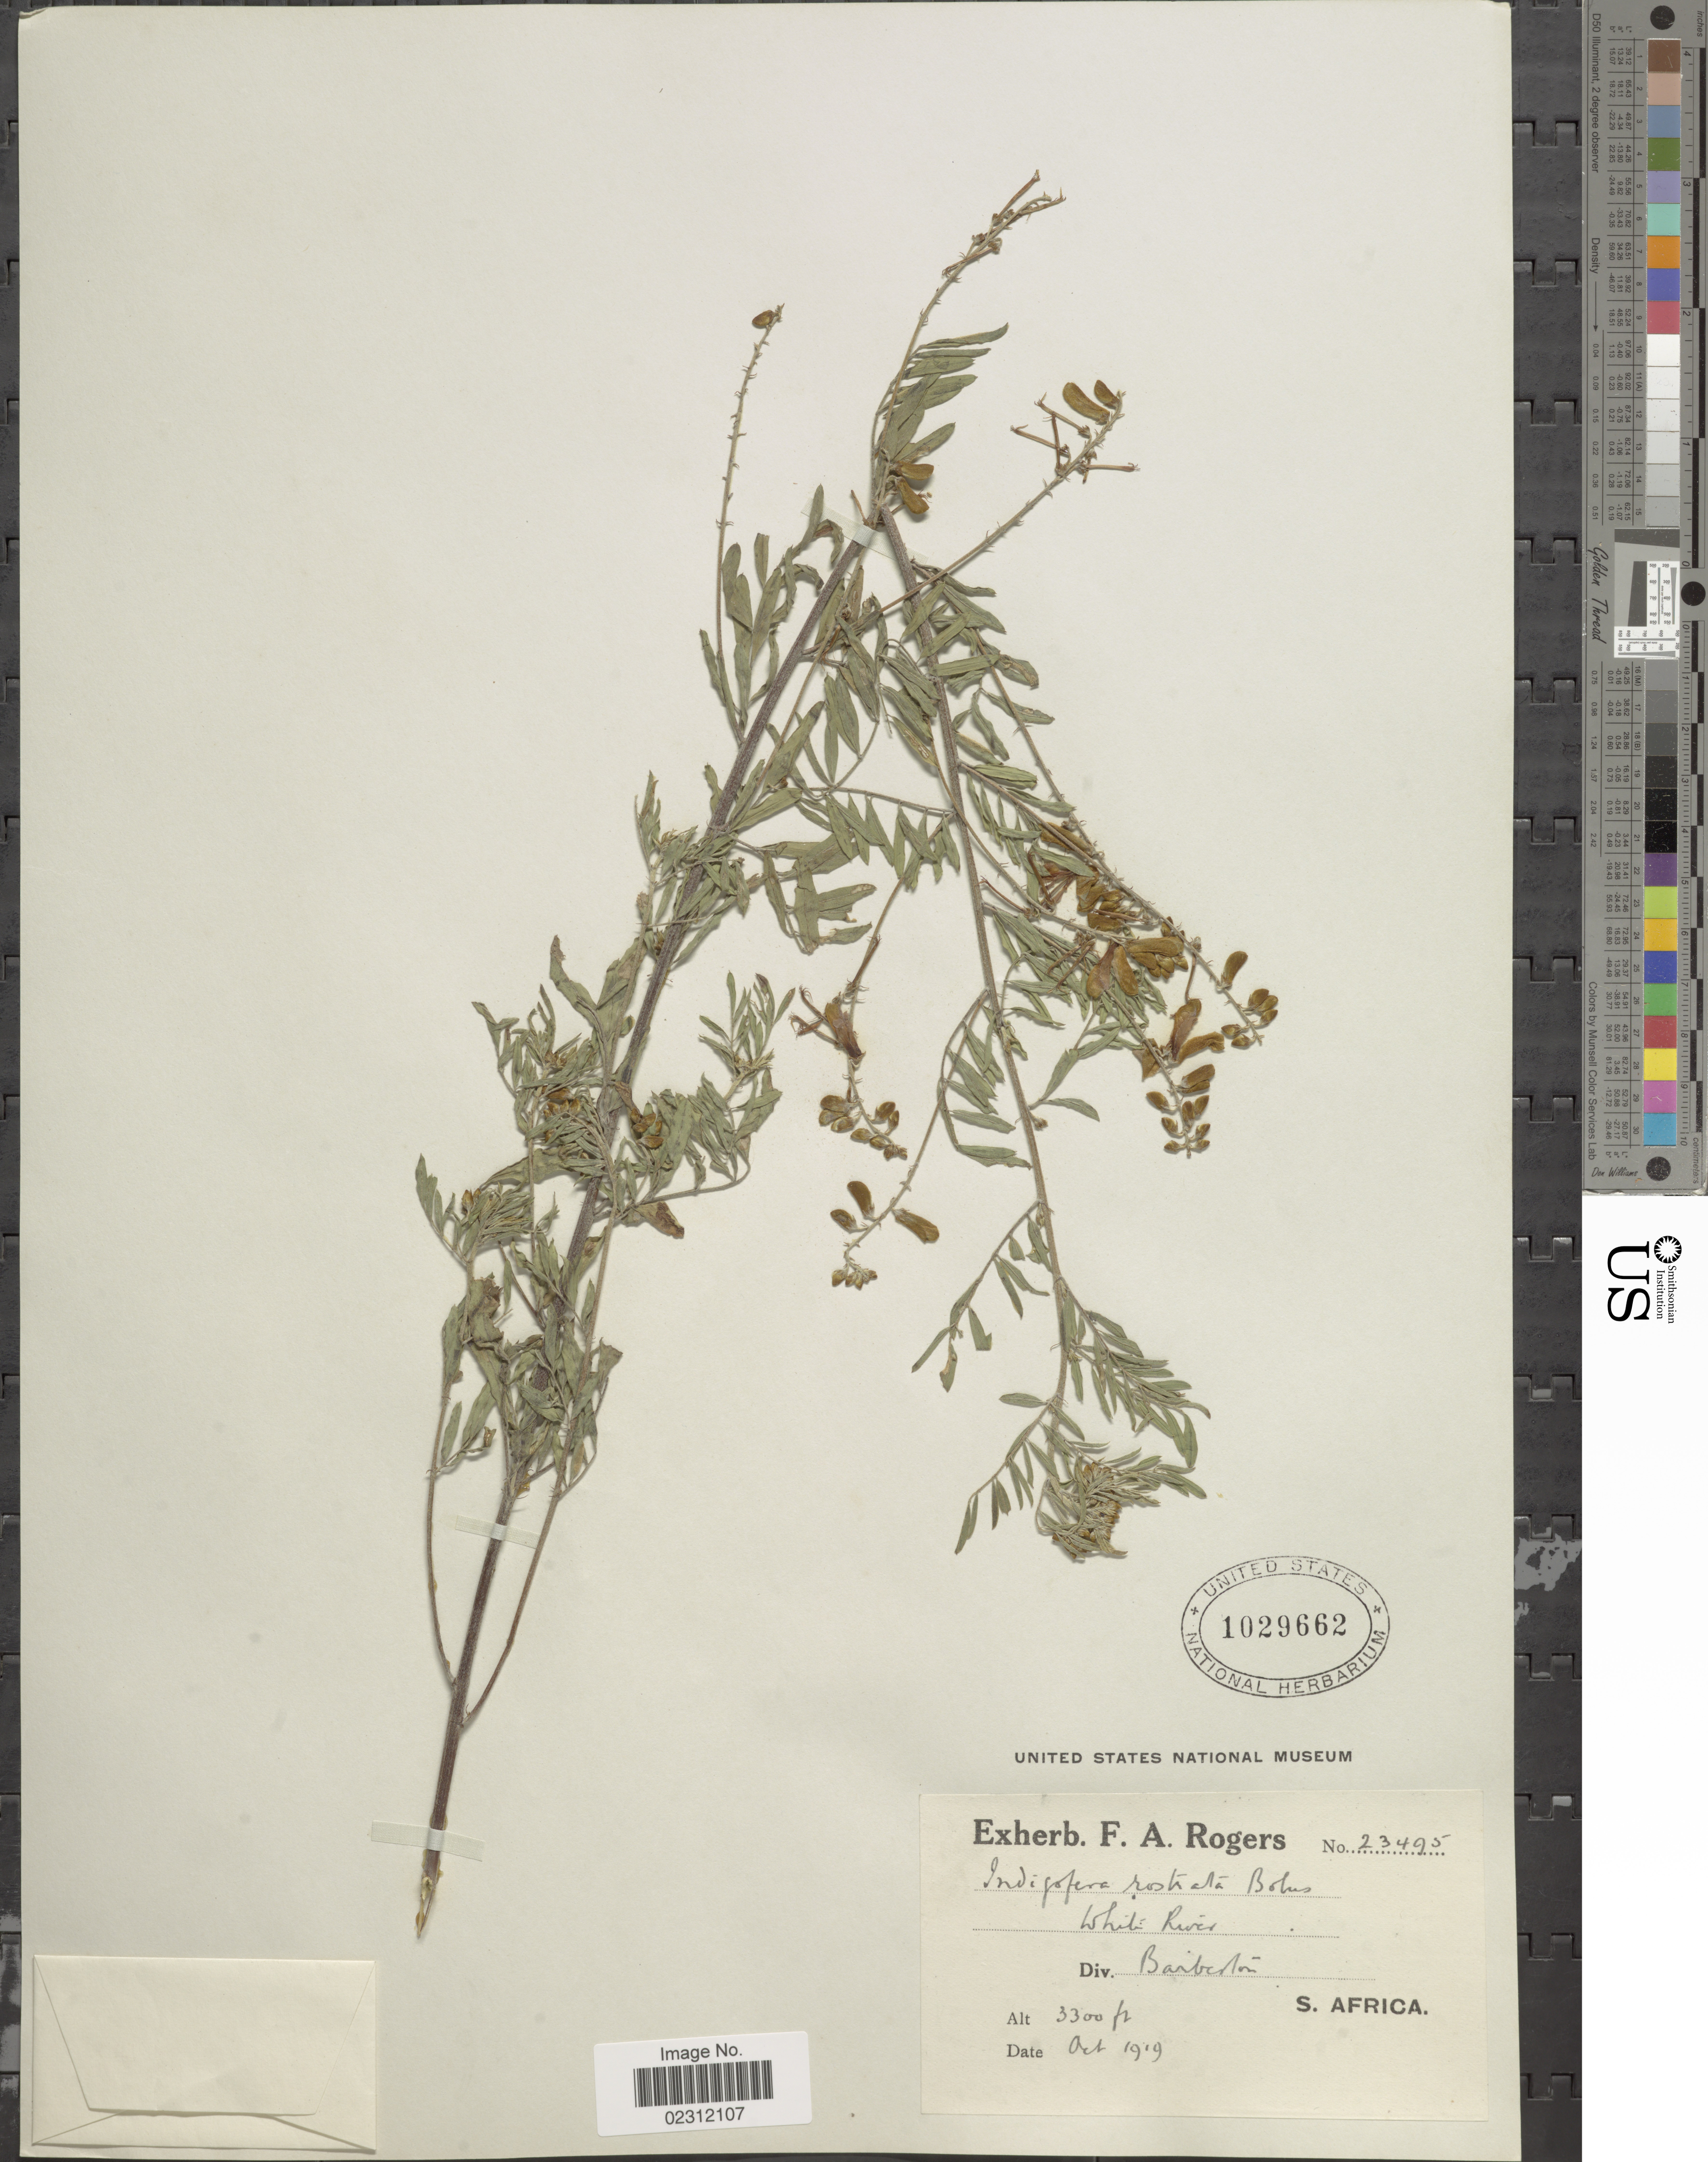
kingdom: Plantae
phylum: Tracheophyta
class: Magnoliopsida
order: Fabales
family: Fabaceae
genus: Indigofera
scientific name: Indigofera rostrata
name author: Bolus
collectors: ex herb. F. A. Rogers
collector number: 23495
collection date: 1919-10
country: South Africa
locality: White River, Barberton, S. Africa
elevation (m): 1006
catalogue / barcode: US 1029662